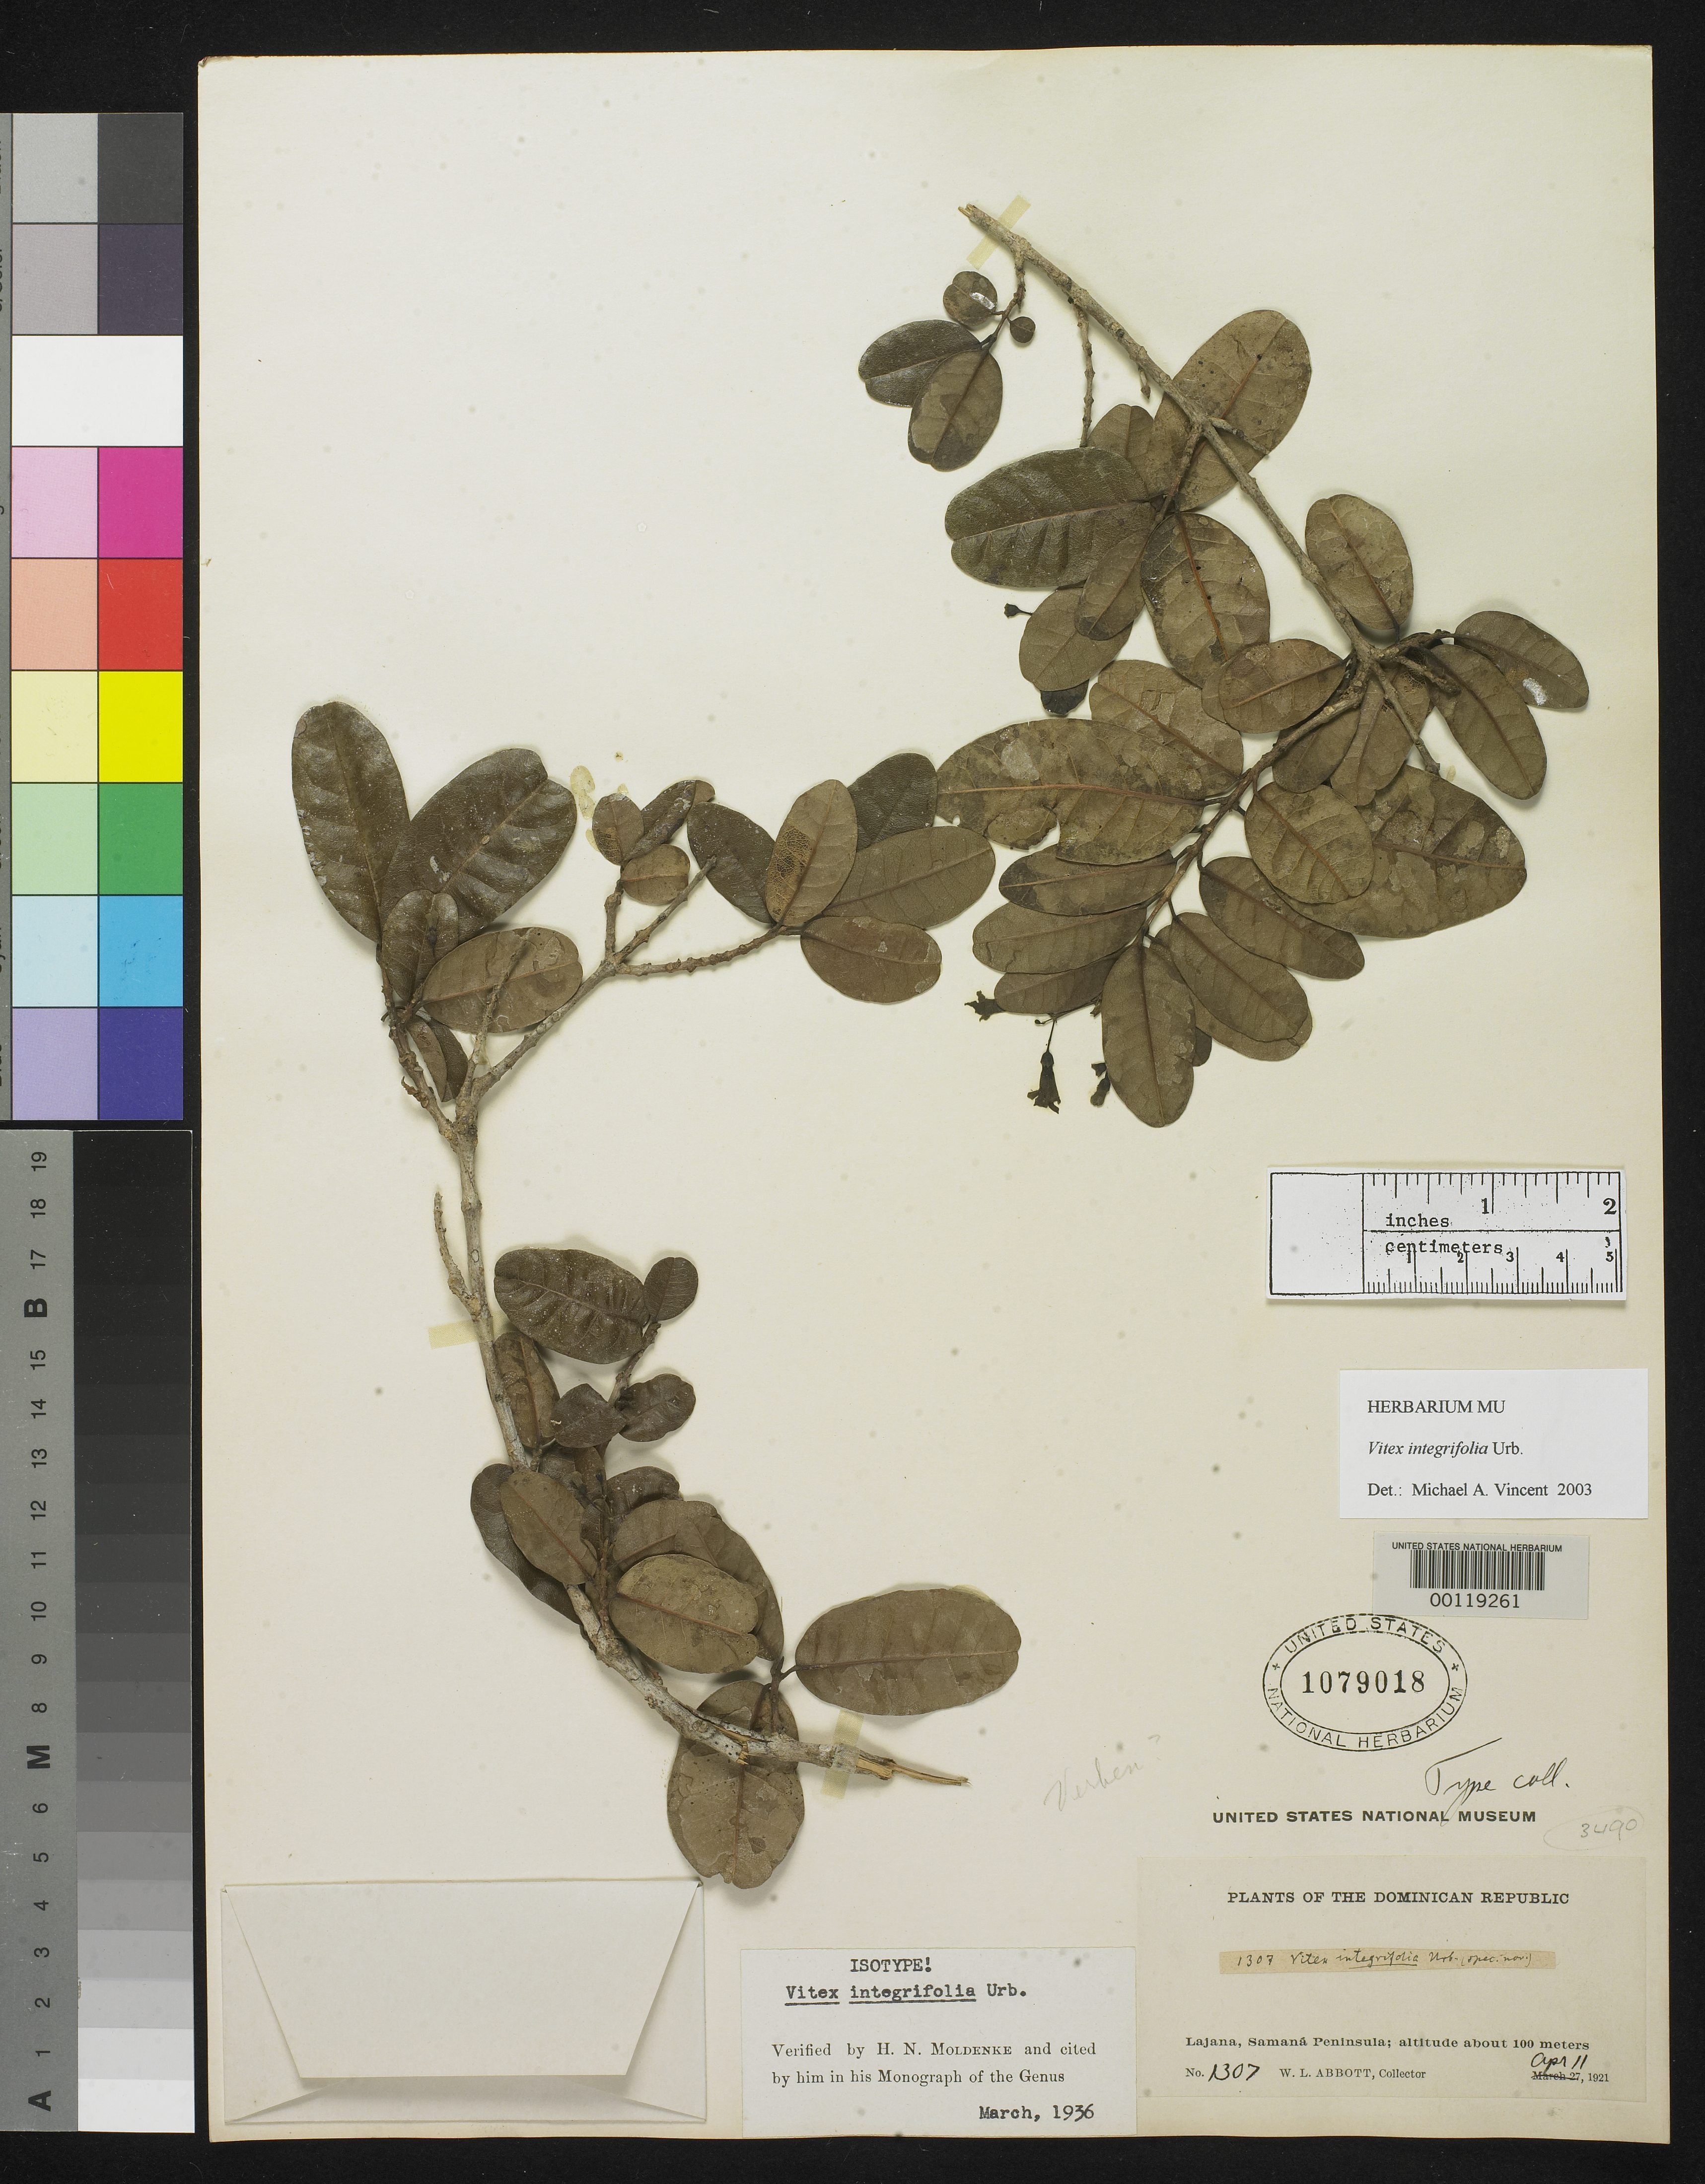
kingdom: Plantae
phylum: Tracheophyta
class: Magnoliopsida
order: Lamiales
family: Lamiaceae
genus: Vitex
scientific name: Vitex integrifolia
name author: Urb.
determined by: Vincent, Michael A.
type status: Isotype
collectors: W. L. Abbott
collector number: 1307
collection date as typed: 11 Apr 1921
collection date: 1921-04-11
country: Dominican Republic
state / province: Samaná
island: Hispaniola Island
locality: Samana Peninsula near Lajana.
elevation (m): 100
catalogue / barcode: US 1079018